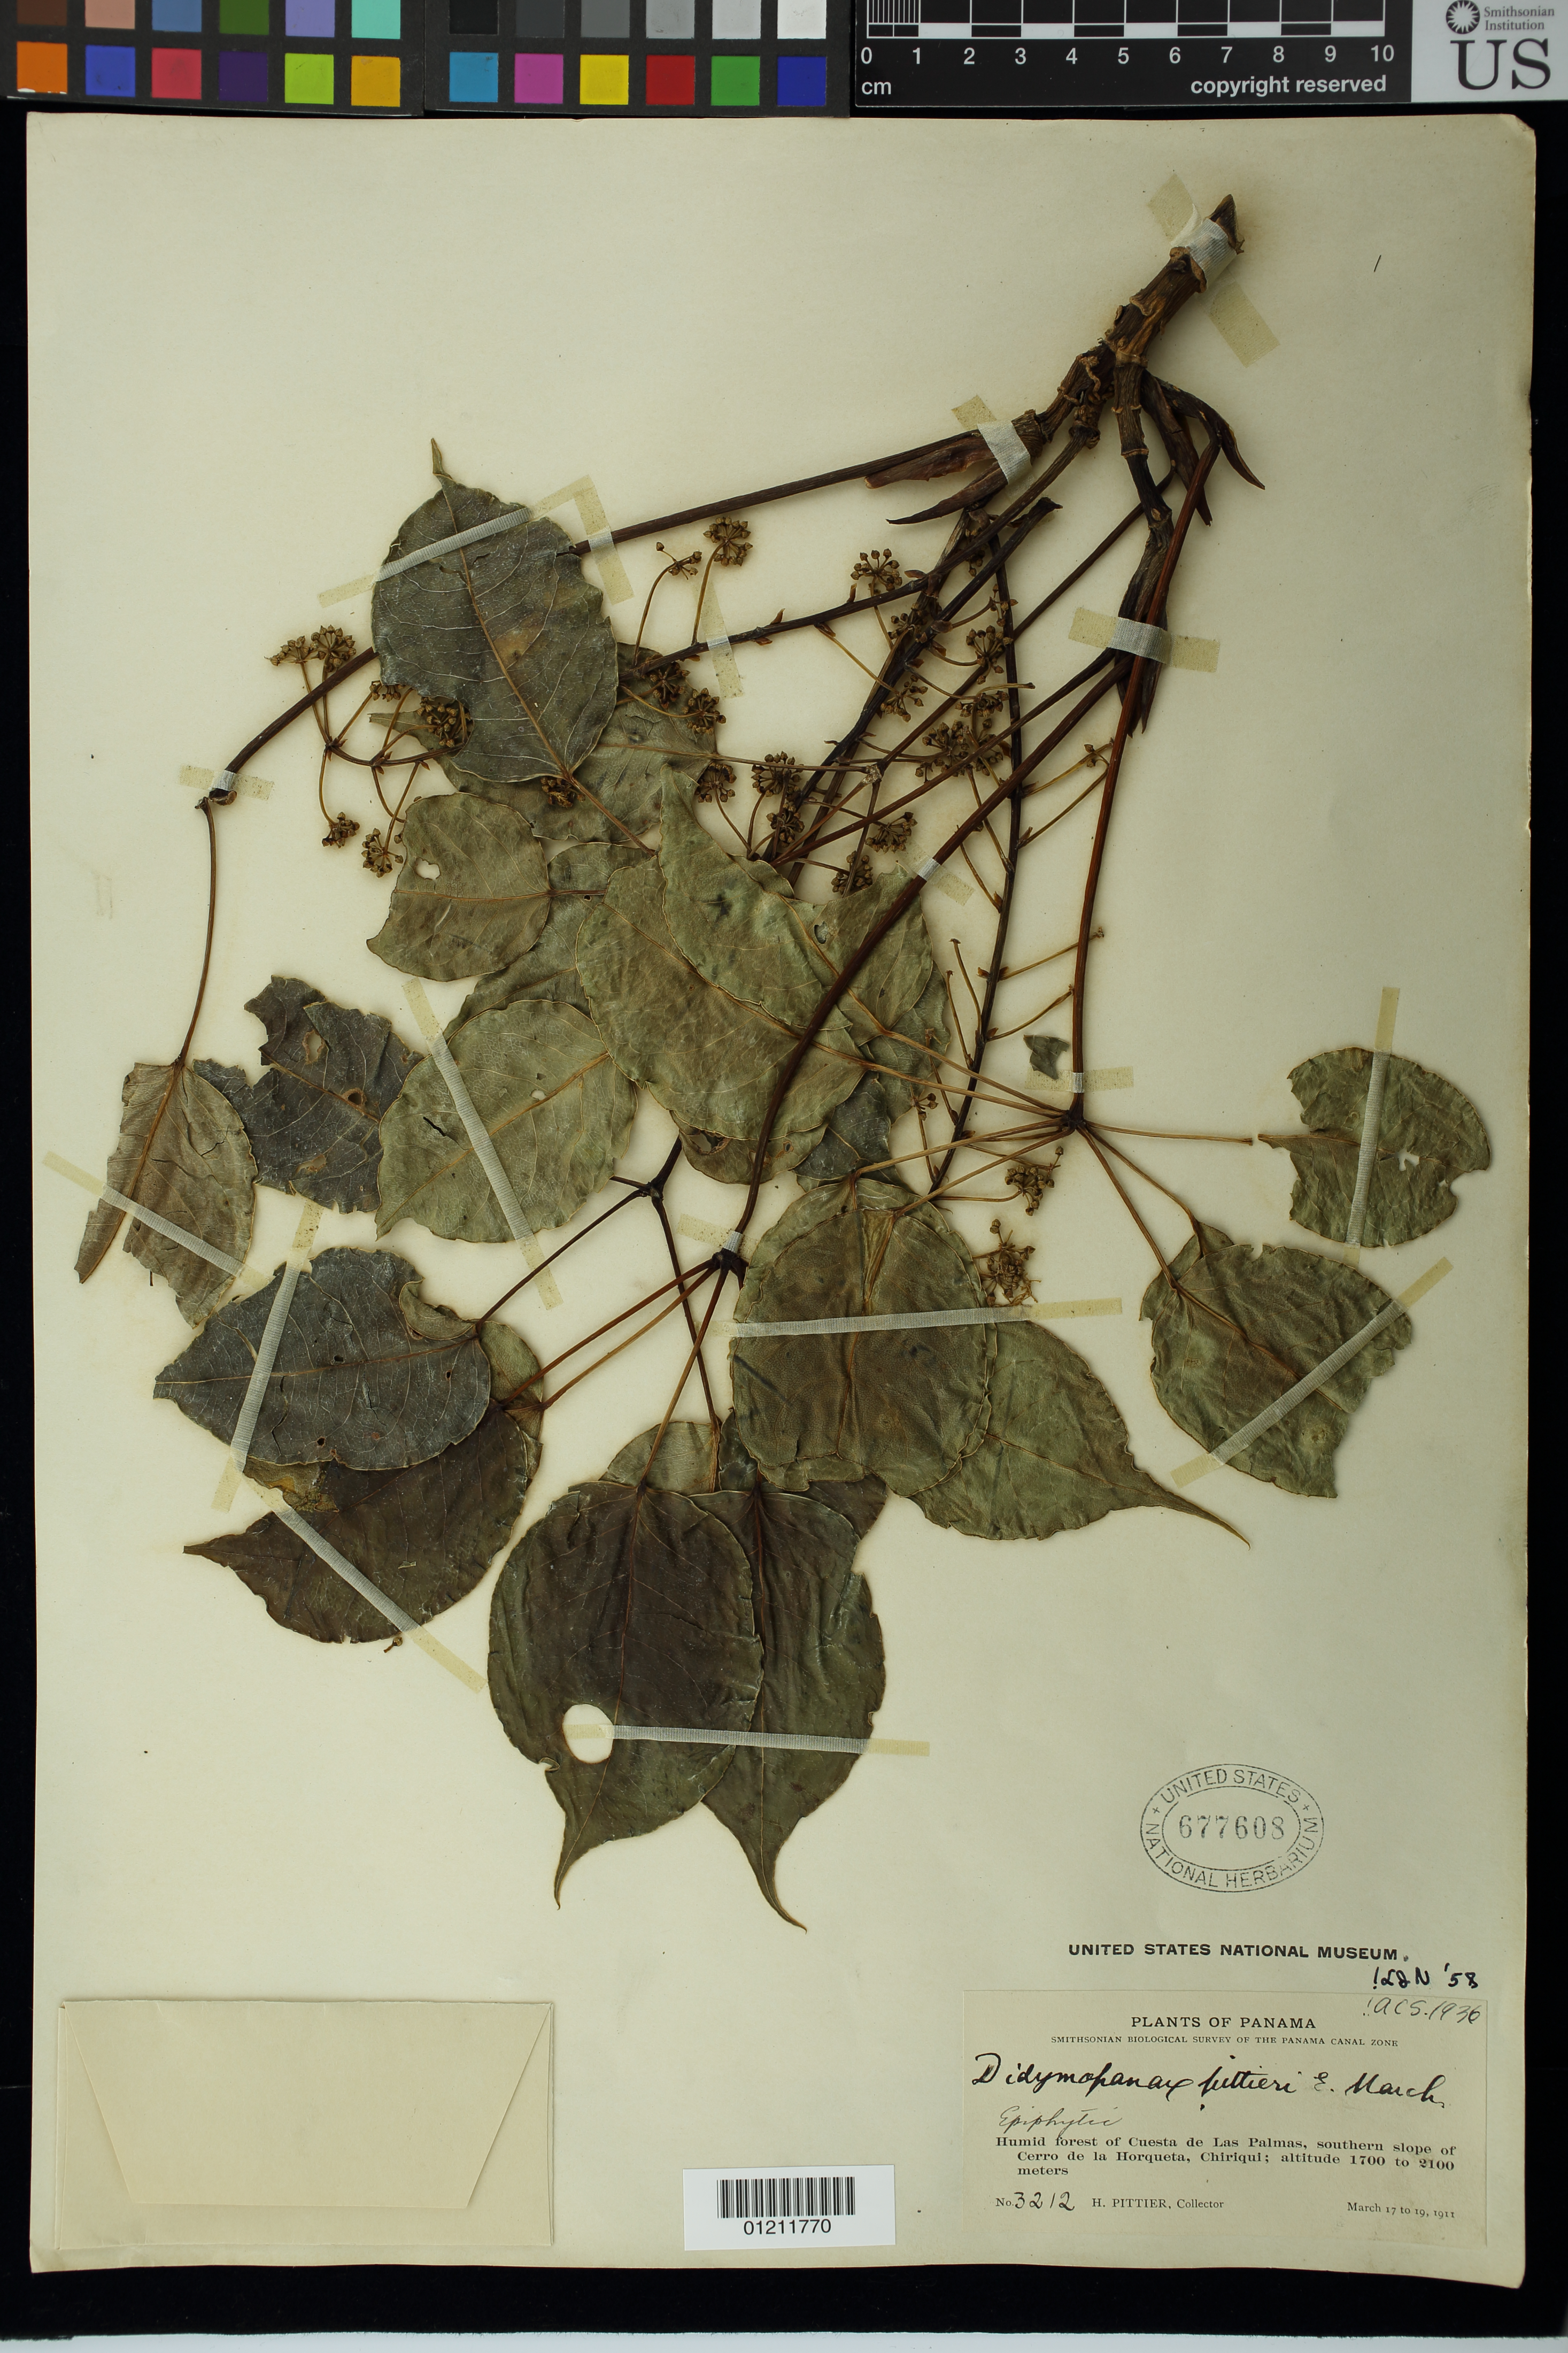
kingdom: Plantae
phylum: Tracheophyta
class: Magnoliopsida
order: Apiales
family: Araliaceae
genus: Schefflera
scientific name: Schefflera rodriguesiana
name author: Frodin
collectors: H. F. Pittier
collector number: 3212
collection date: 1911-03-17/1911-03-19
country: Panama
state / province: Chiriquí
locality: Humid forest of Cuesta de Las Palmas, southern slope of Cerro de la Horqueta, Chiriqui.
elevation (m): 1700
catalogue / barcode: US 677608